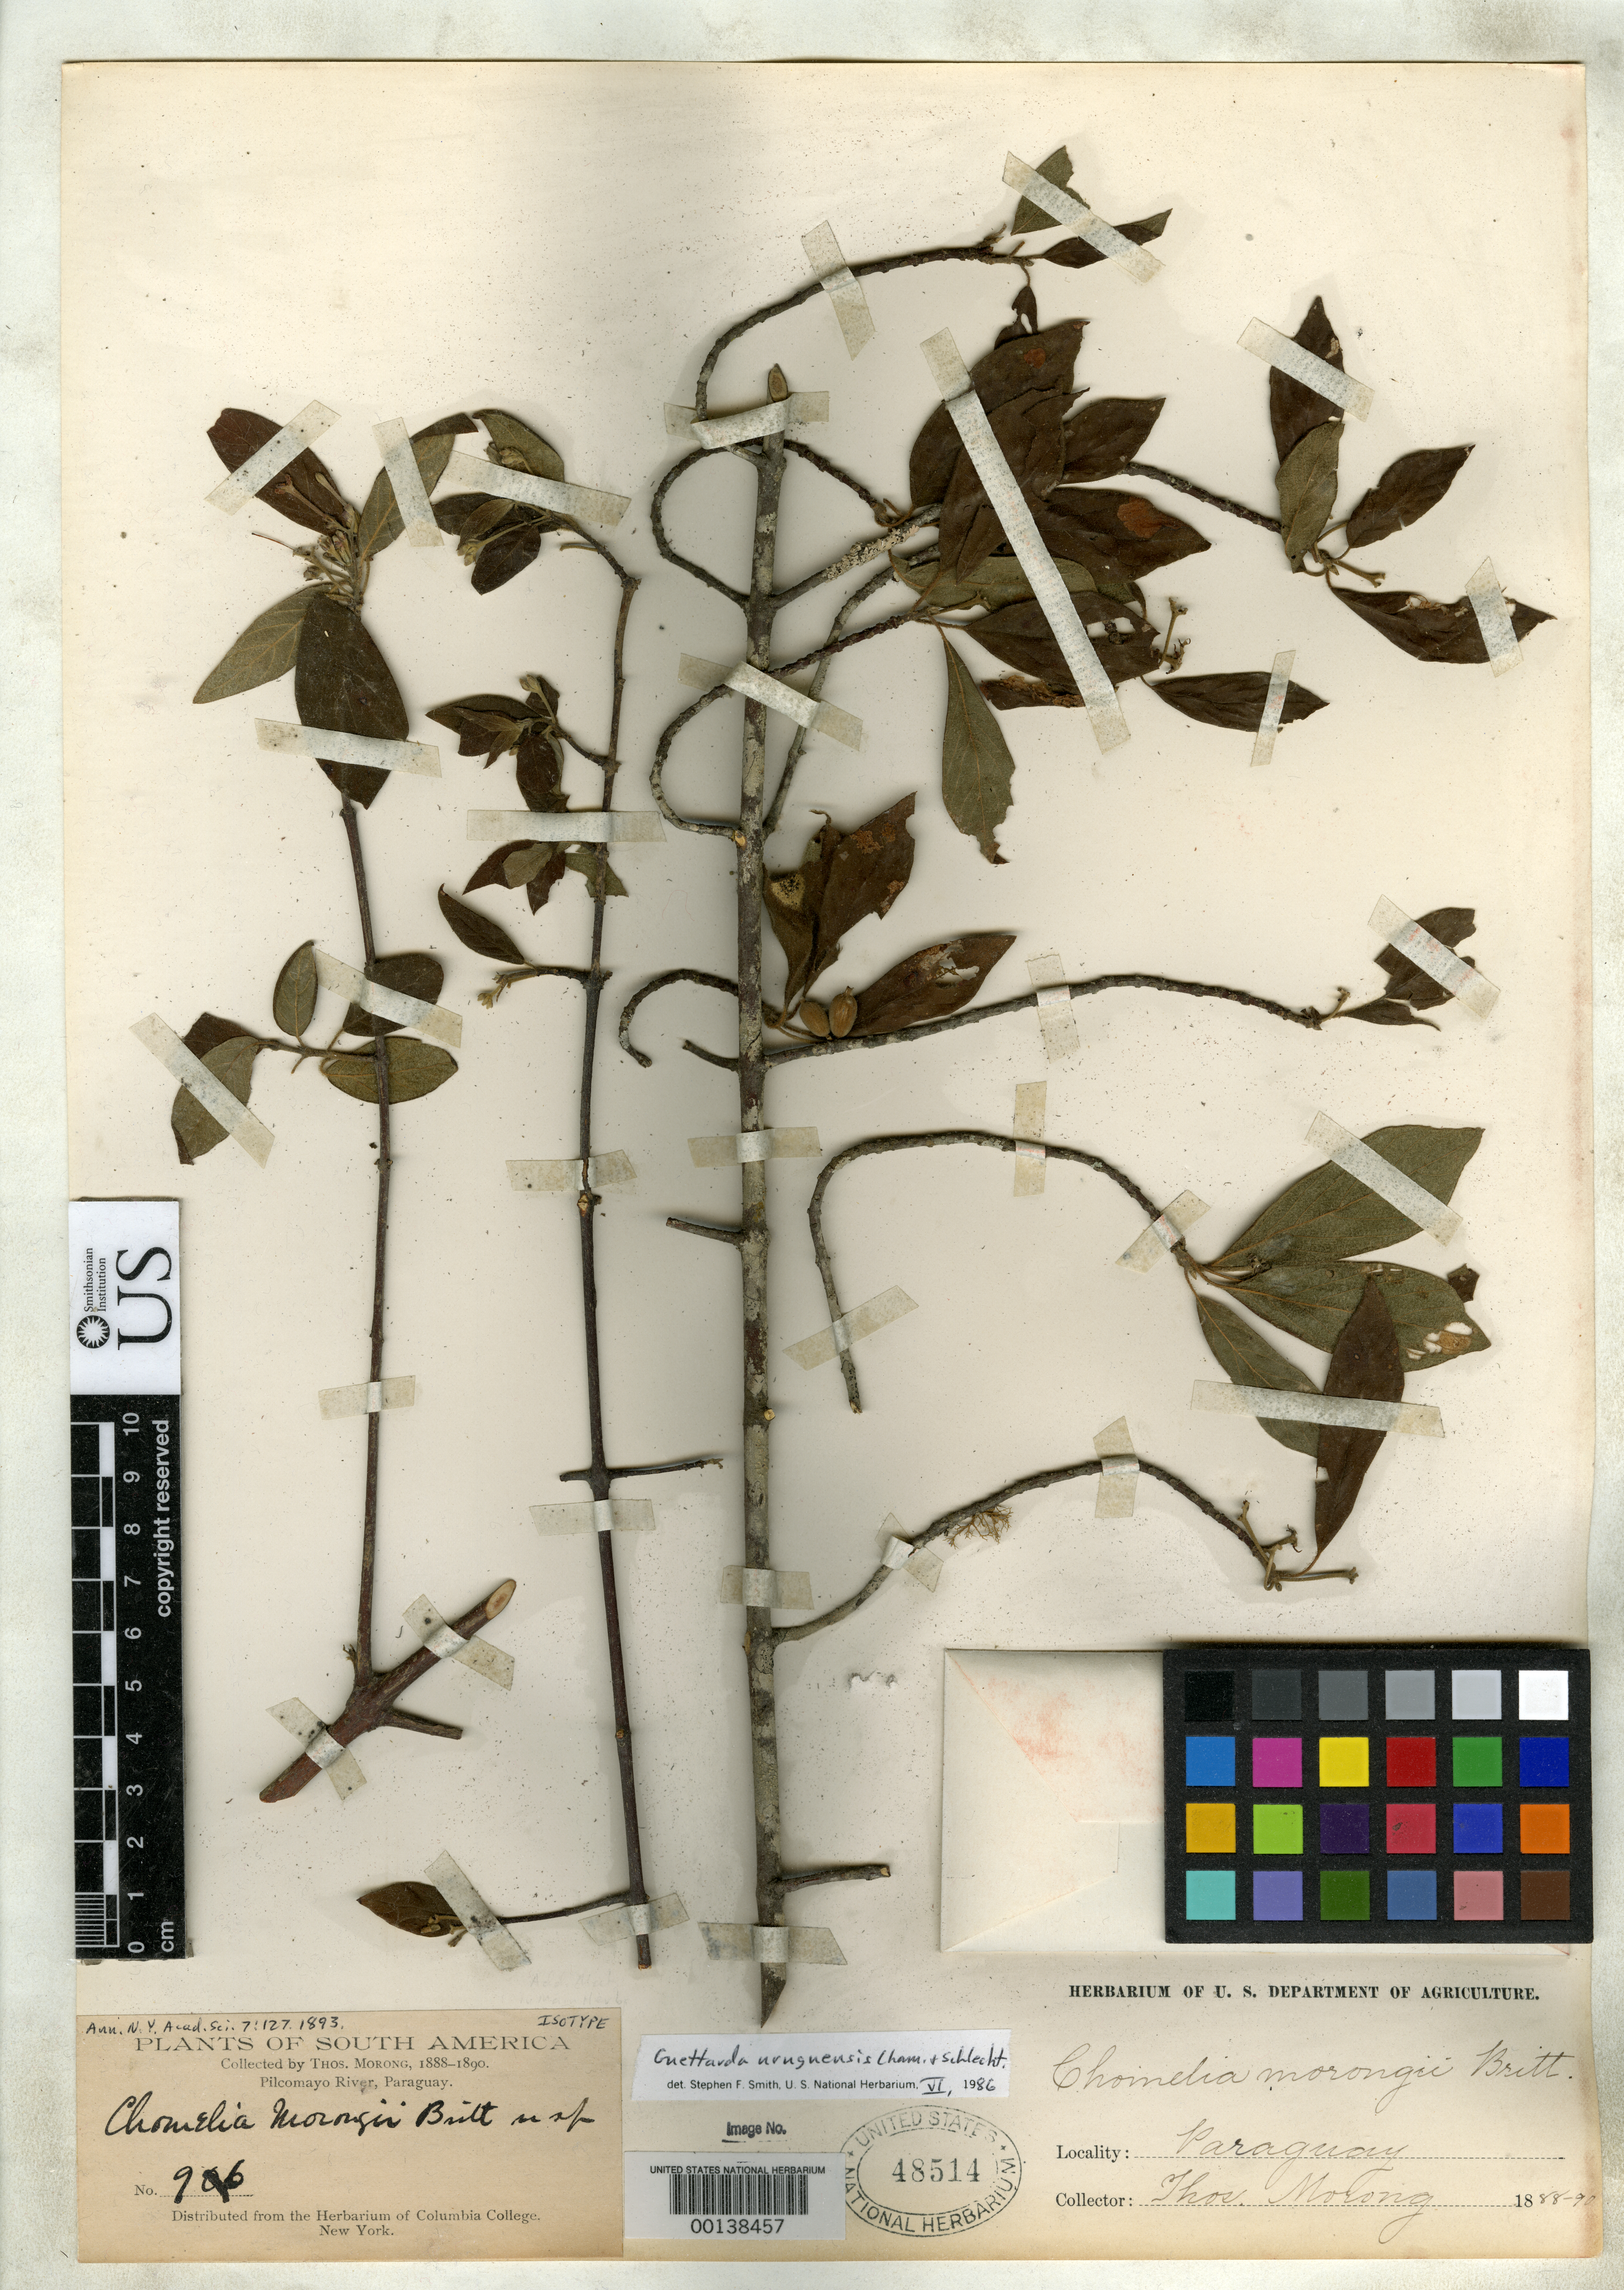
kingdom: Plantae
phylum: Tracheophyta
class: Magnoliopsida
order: Gentianales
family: Rubiaceae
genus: Chomelia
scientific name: Chomelia morongii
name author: Britton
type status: Isotype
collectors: T. Morong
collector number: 906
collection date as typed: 1888 to -- --- 1890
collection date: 1888/1890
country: Paraguay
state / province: Boquerón / Presidente Hayes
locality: Pilcomayo River.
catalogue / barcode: US 48514